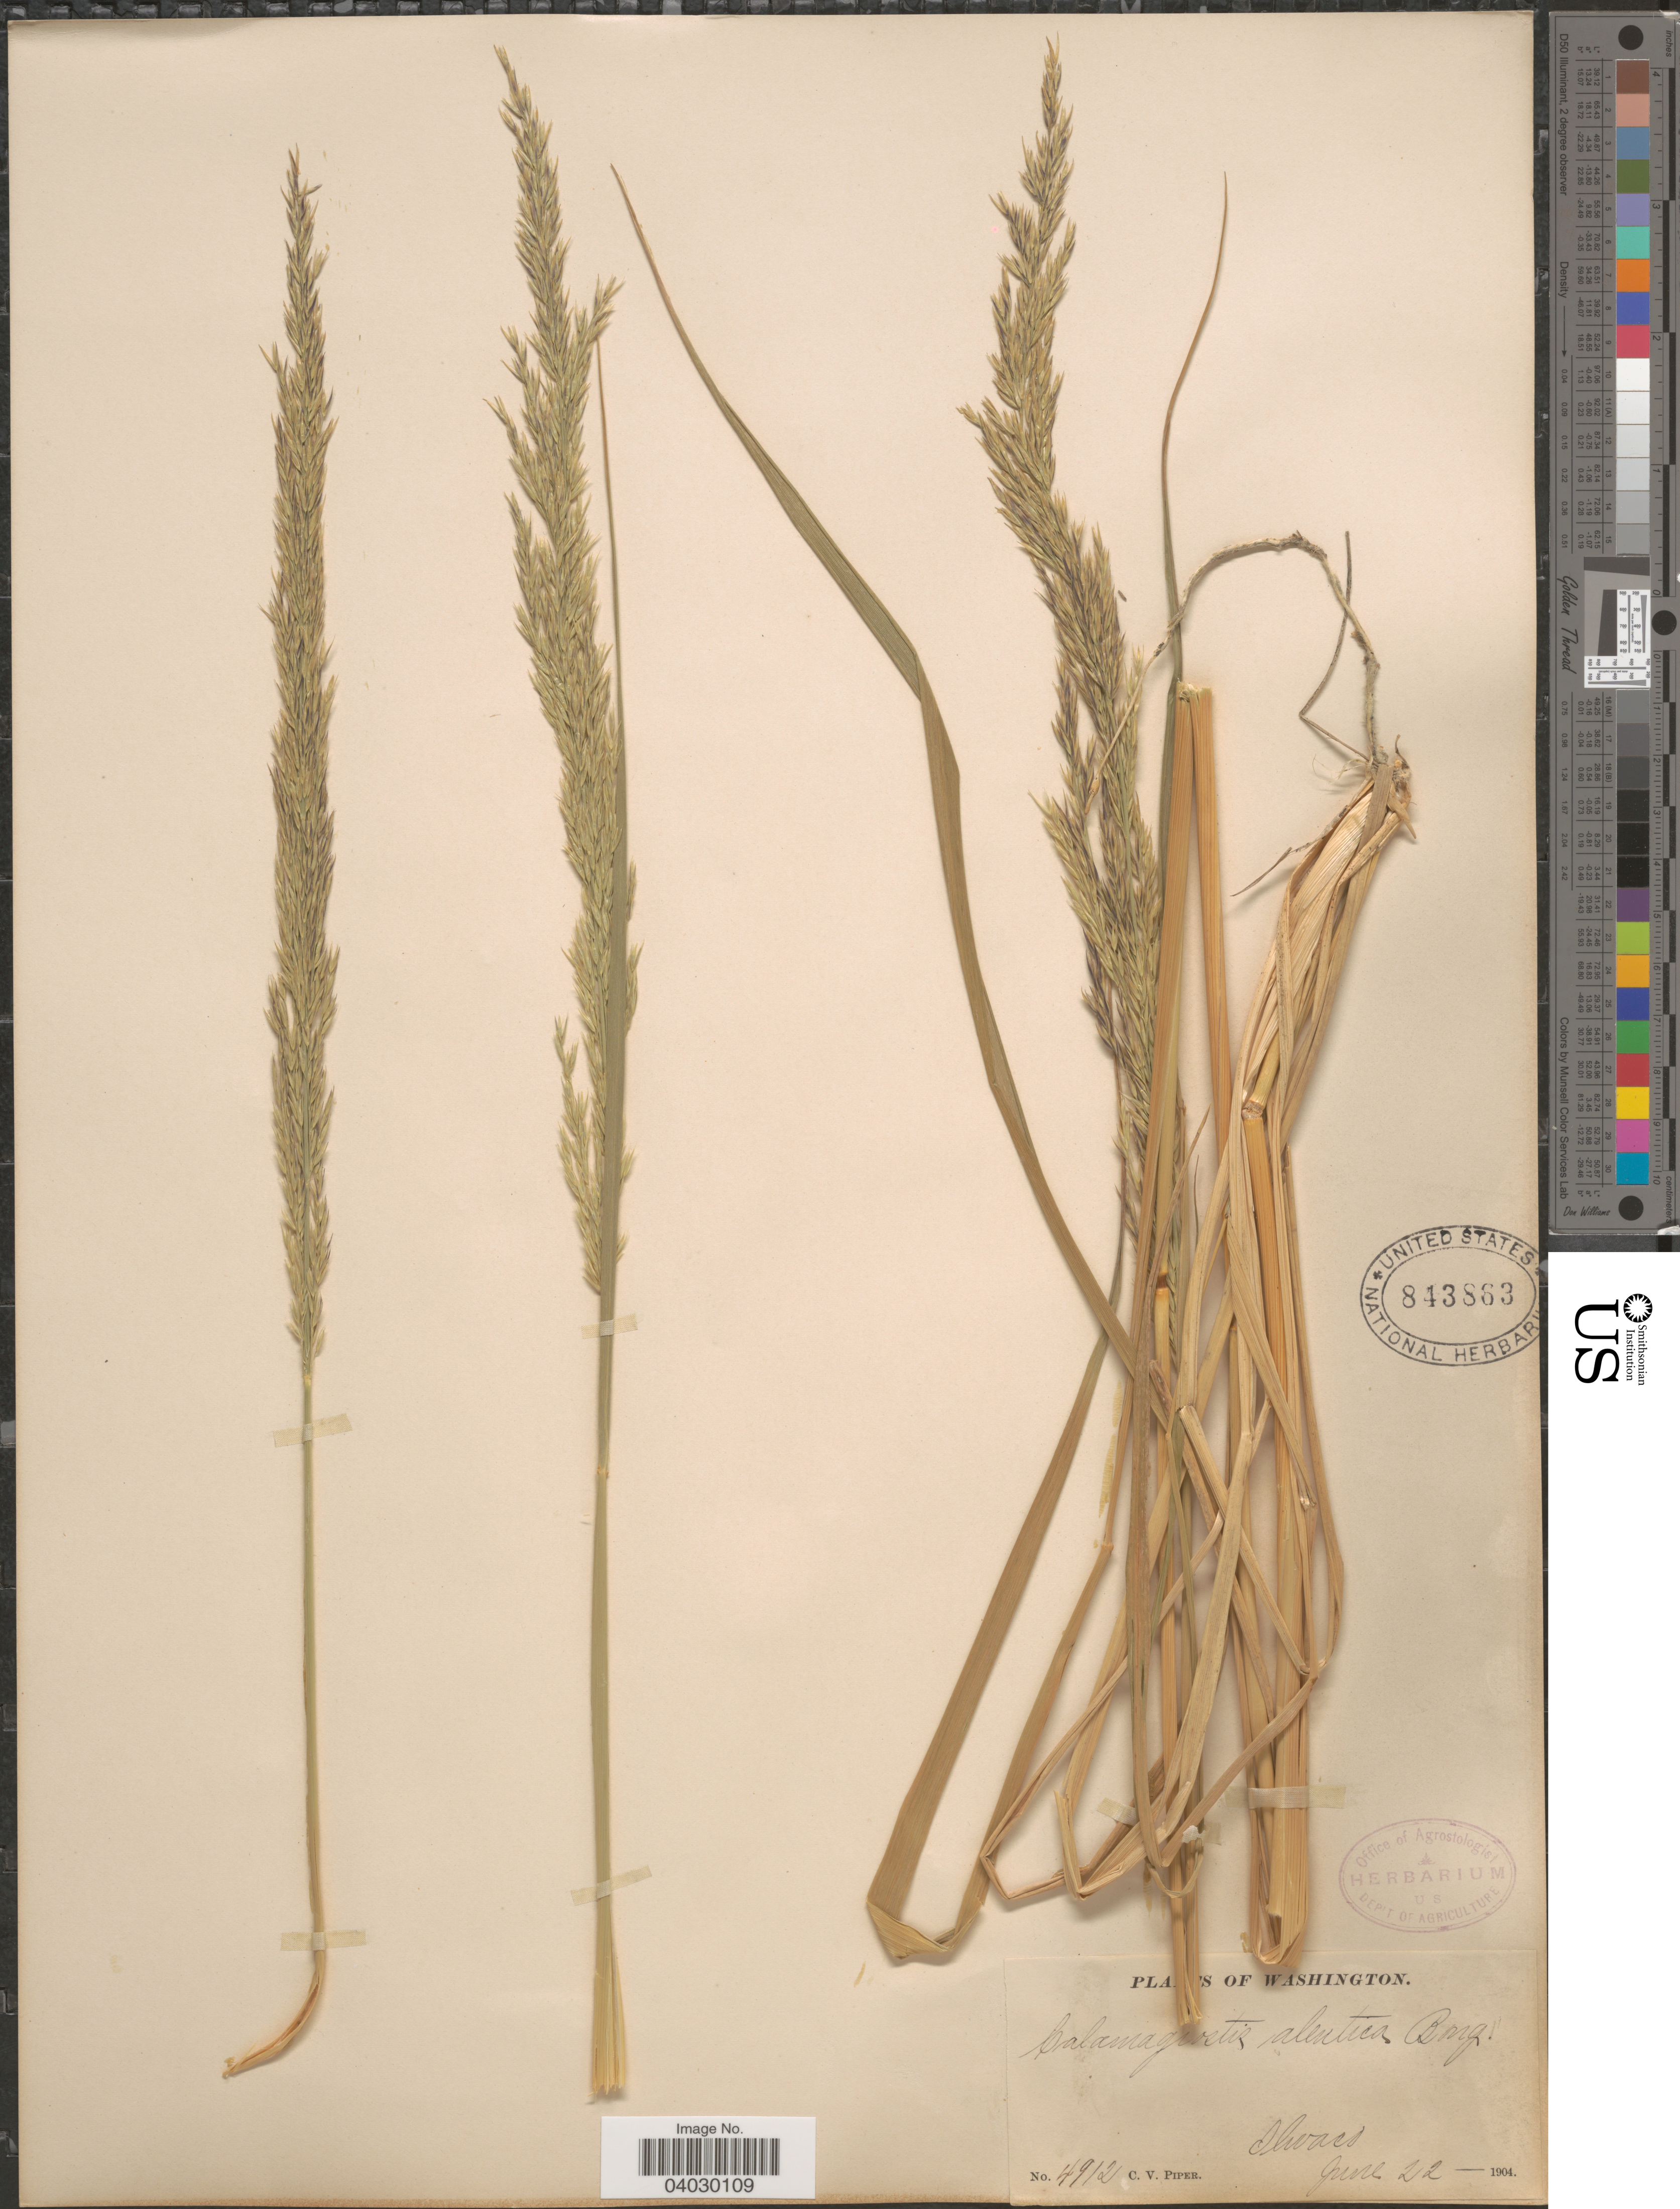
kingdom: Plantae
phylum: Tracheophyta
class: Liliopsida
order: Poales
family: Poaceae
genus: Calamagrostis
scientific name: Calamagrostis nutkaensis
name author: (J. Presl) Steud.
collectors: C. V. Piper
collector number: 4912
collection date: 1904-06-22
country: United States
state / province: Washington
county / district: Pacific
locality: Ilwaco.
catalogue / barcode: US 843863